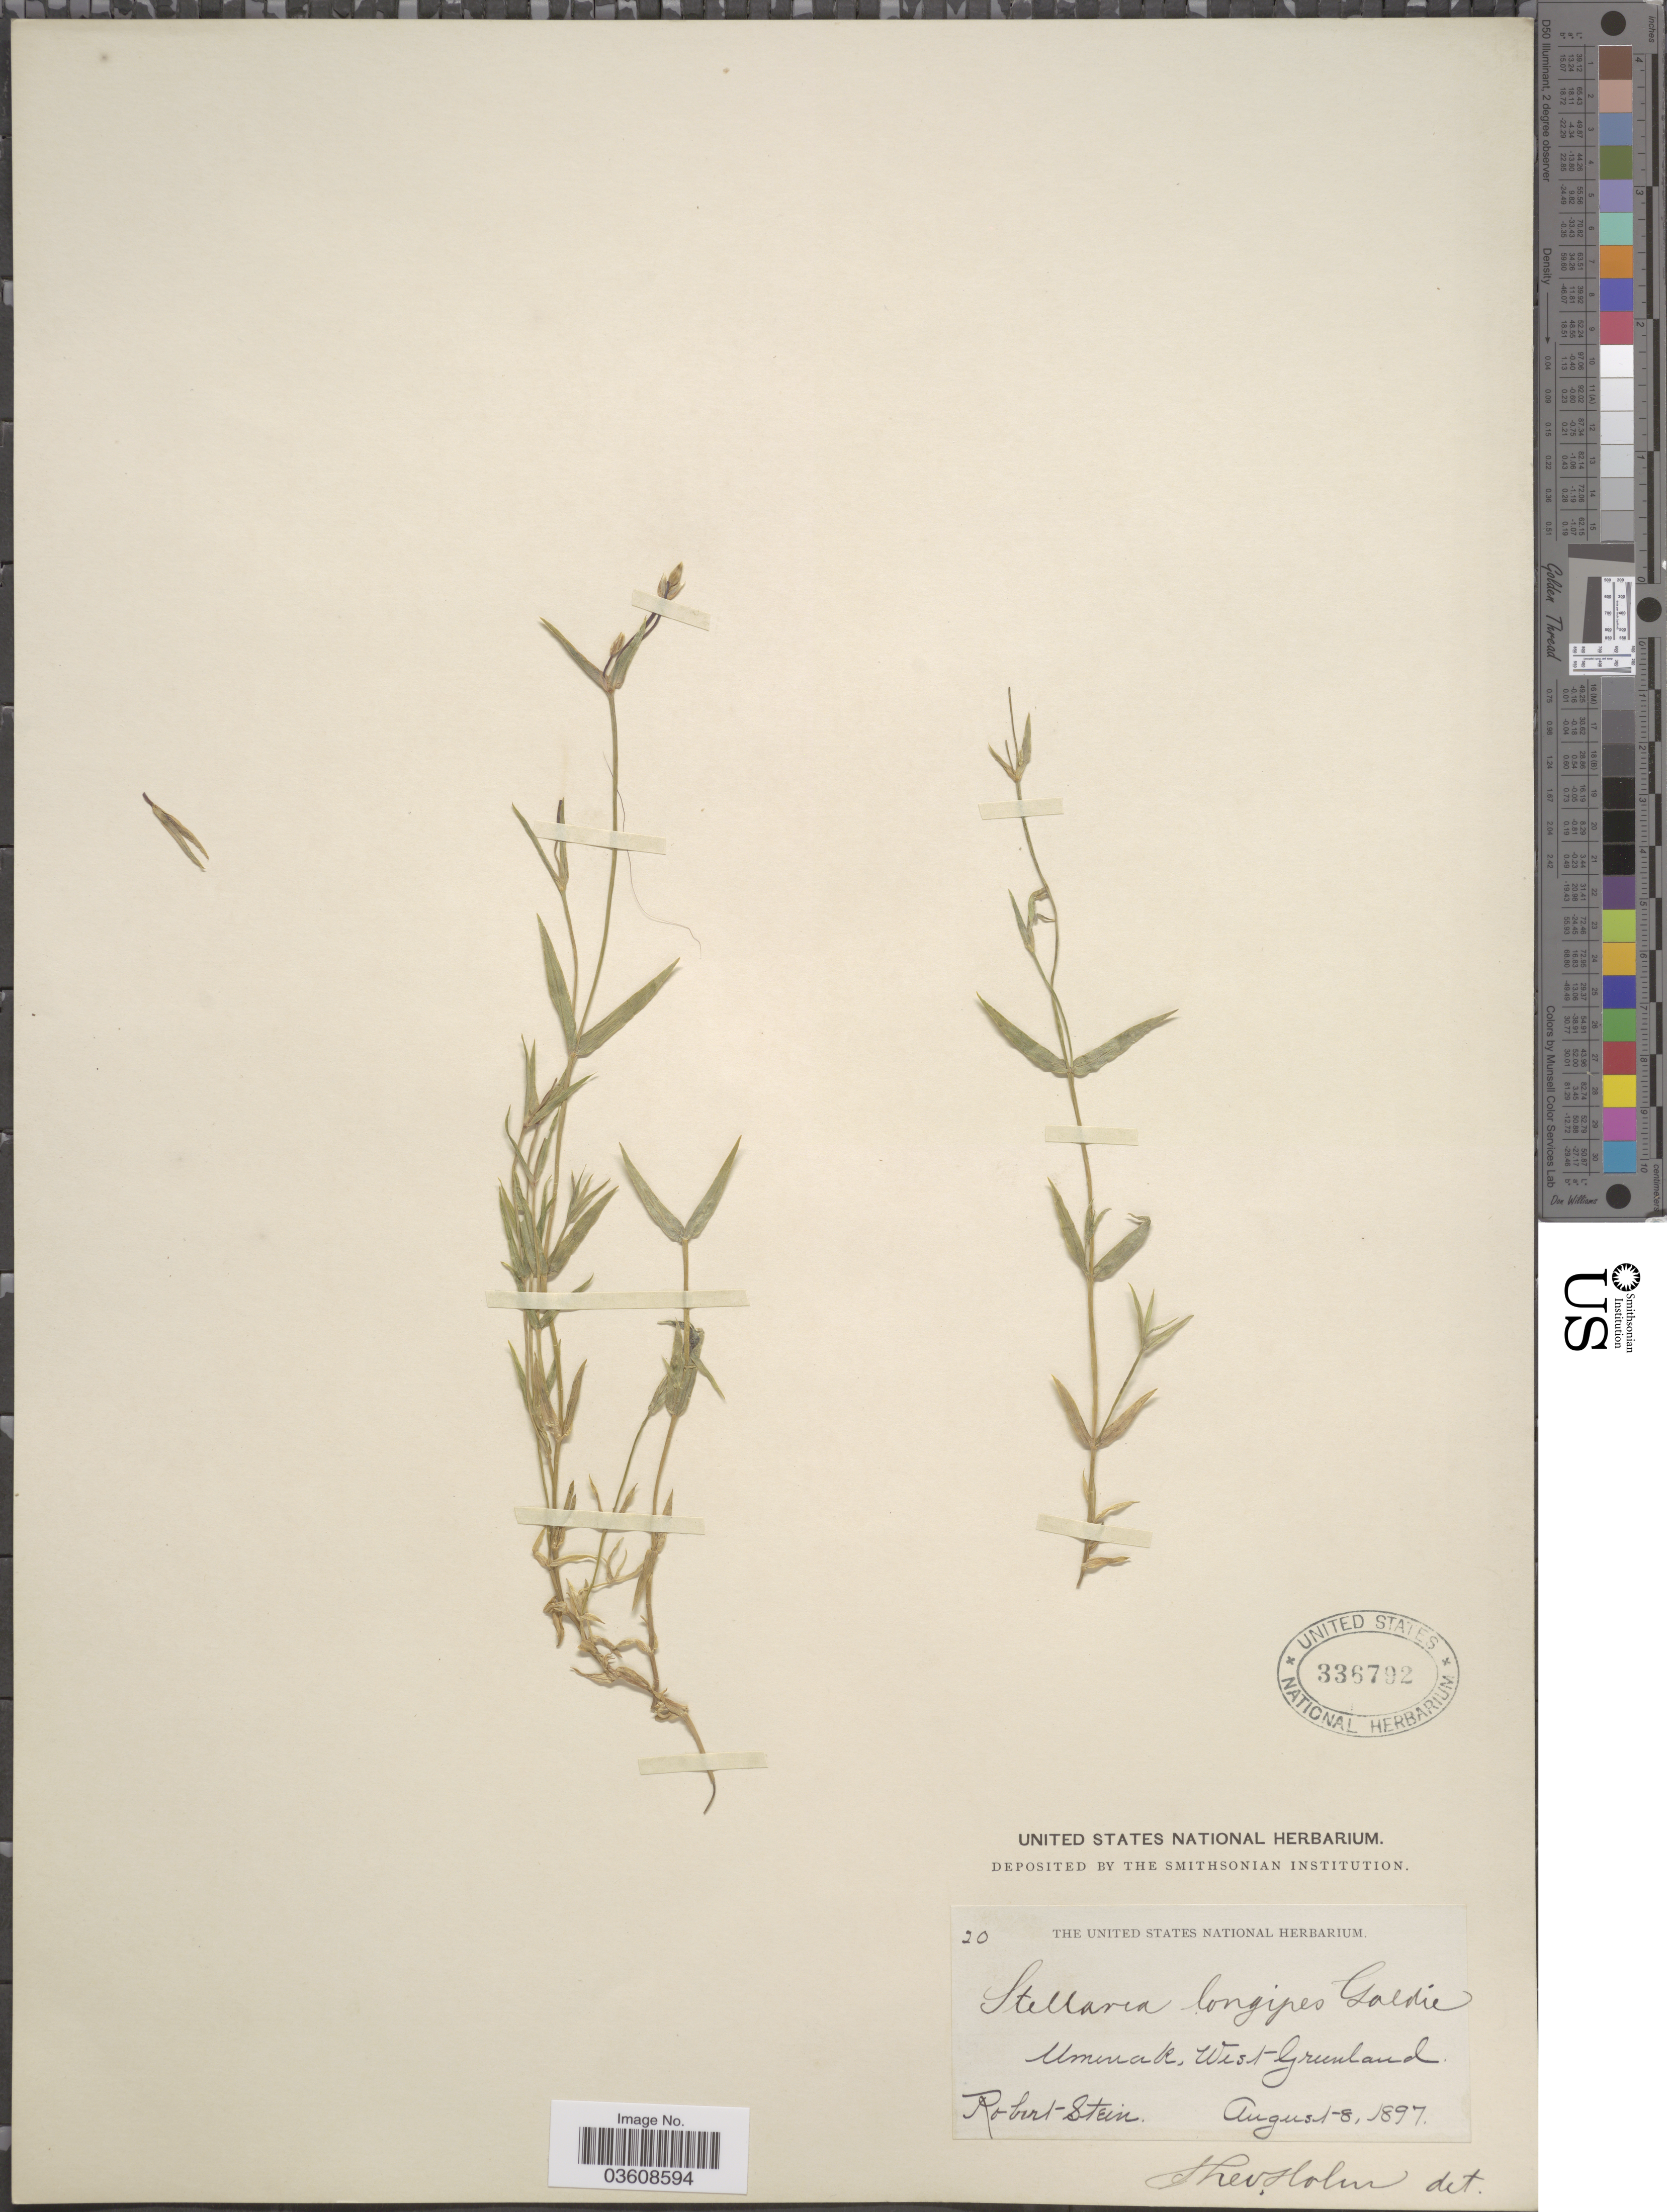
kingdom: Plantae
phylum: Tracheophyta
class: Magnoliopsida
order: Caryophyllales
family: Caryophyllaceae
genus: Stellaria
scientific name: Stellaria longipes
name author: Goldie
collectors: R. Stein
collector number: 20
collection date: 1897-08-08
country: Greenland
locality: Umenak, West Greenland.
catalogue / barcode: US 336792